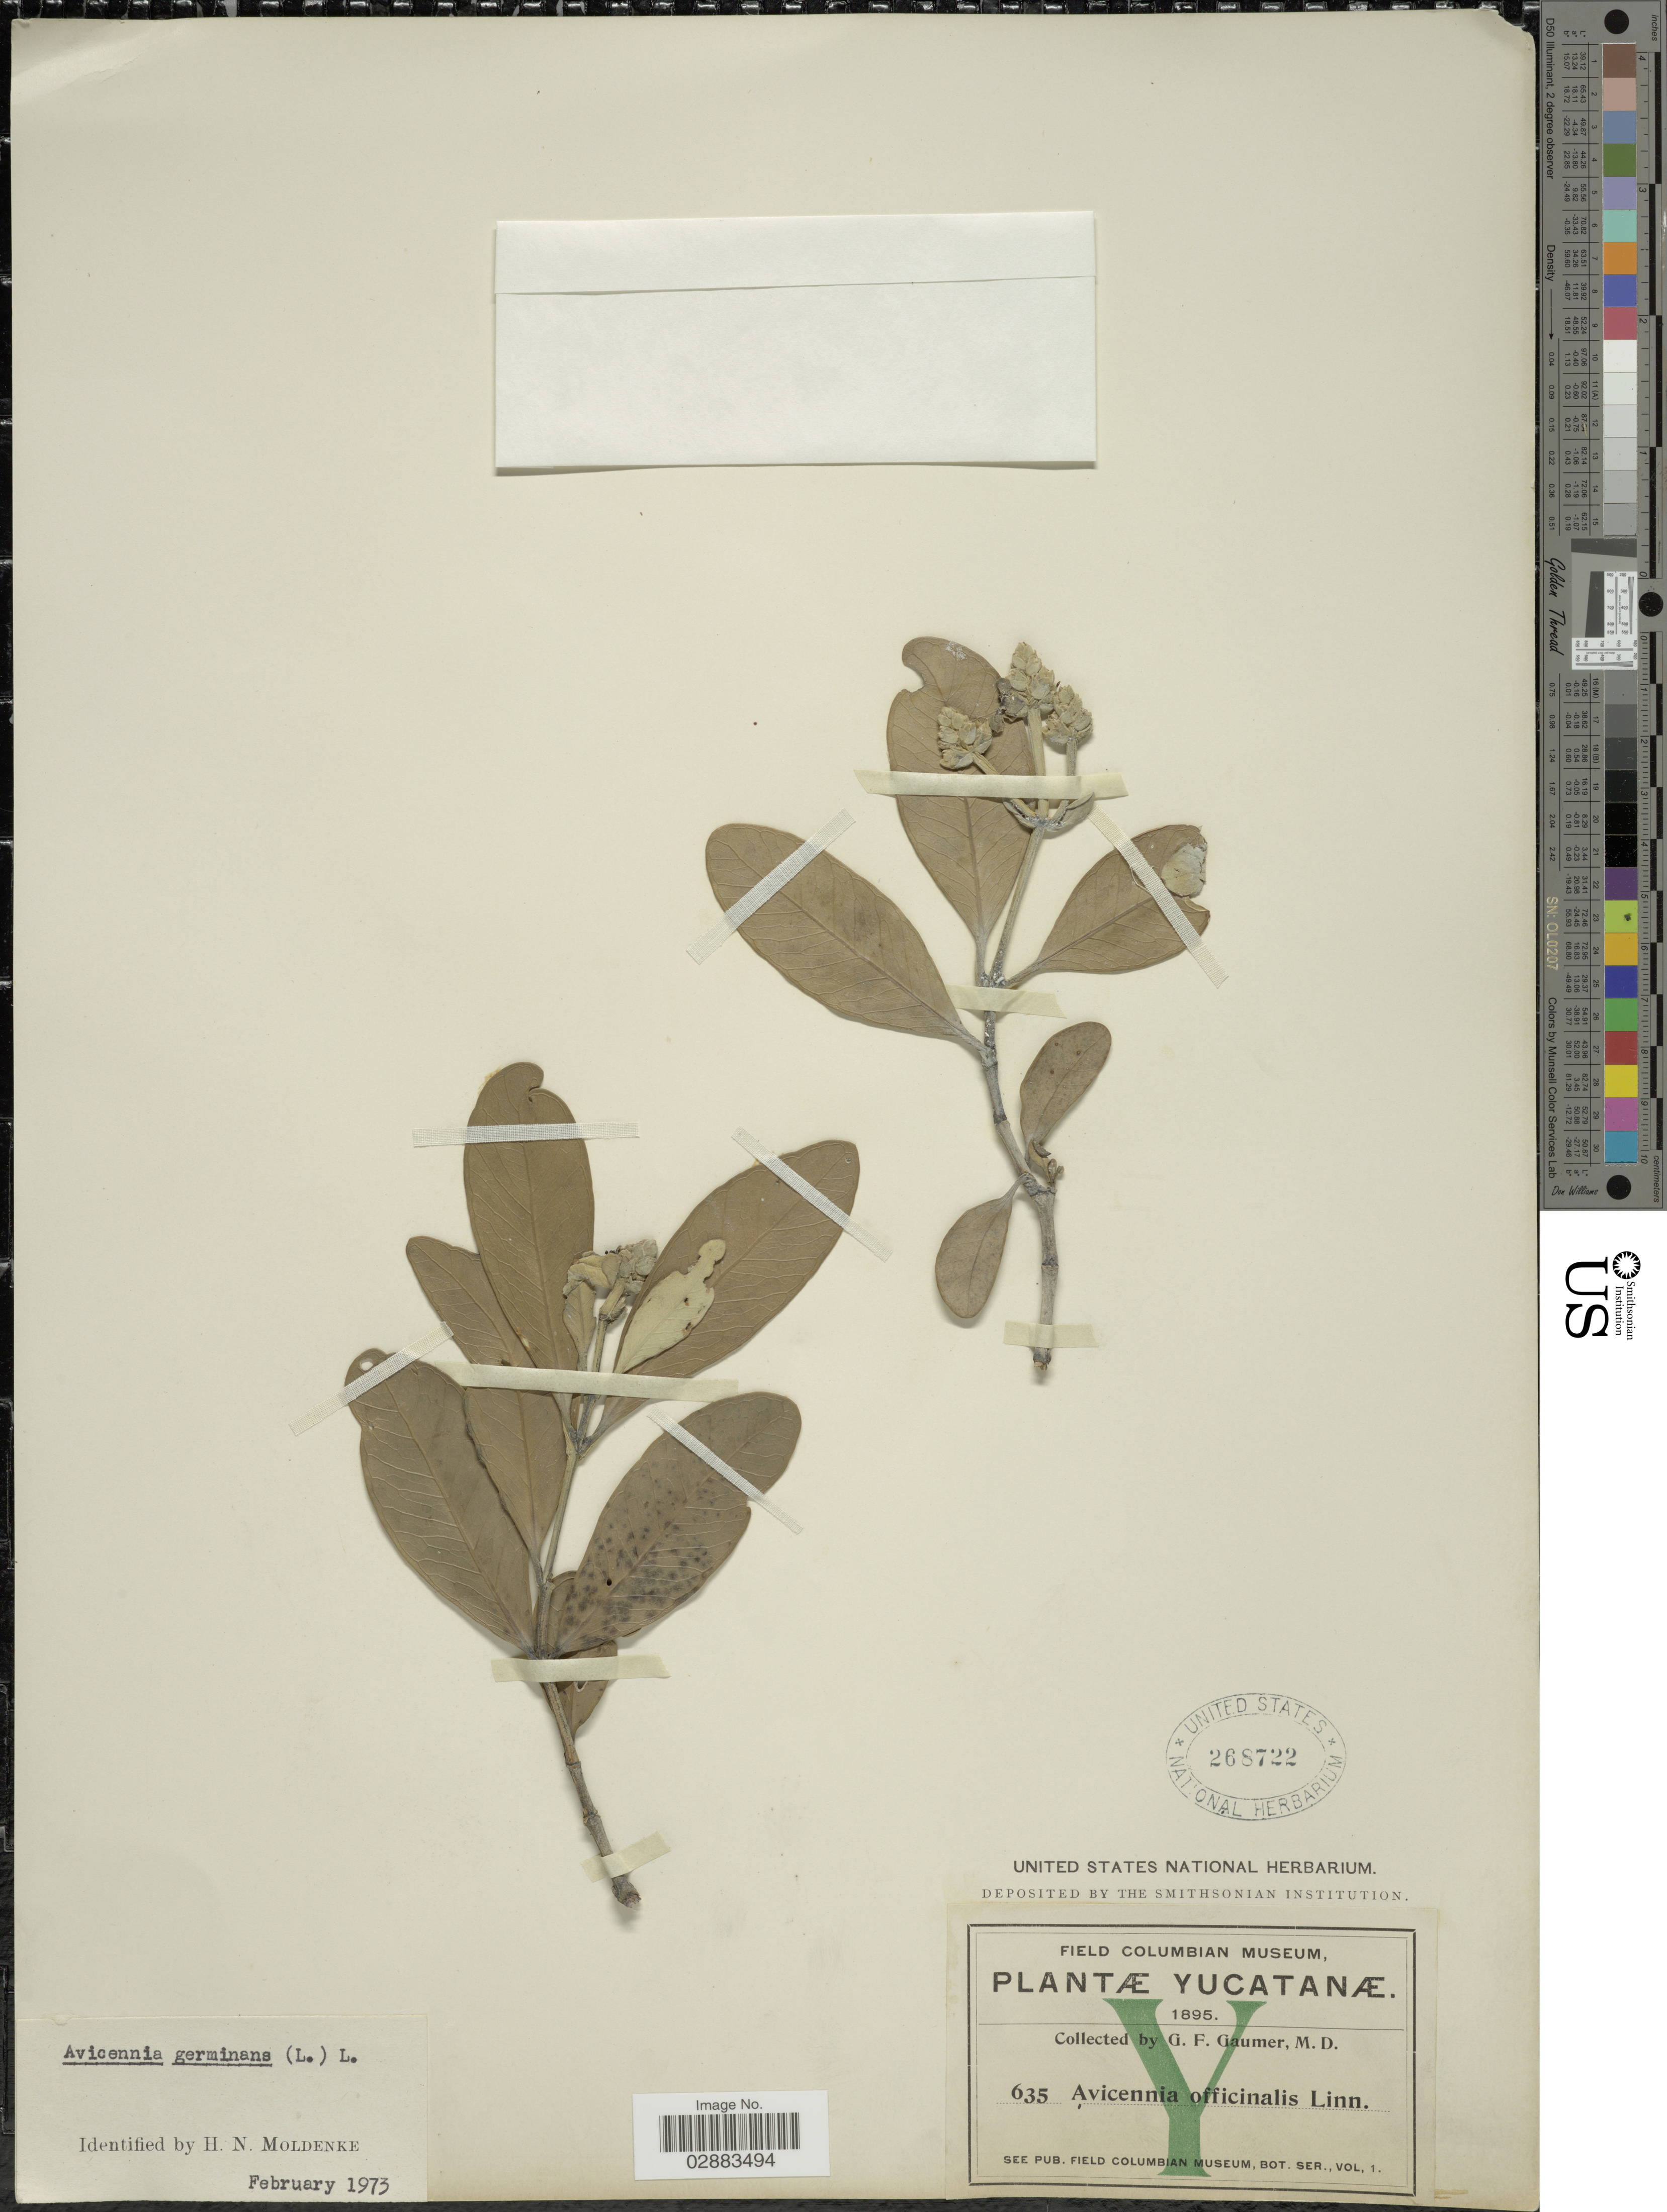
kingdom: Plantae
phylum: Tracheophyta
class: Magnoliopsida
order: Lamiales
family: Acanthaceae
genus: Avicennia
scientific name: Avicennia germinans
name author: (L.) L.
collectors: G. F. Gaumer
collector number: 635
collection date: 1895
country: Mexico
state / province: Yucatán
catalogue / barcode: US 268722